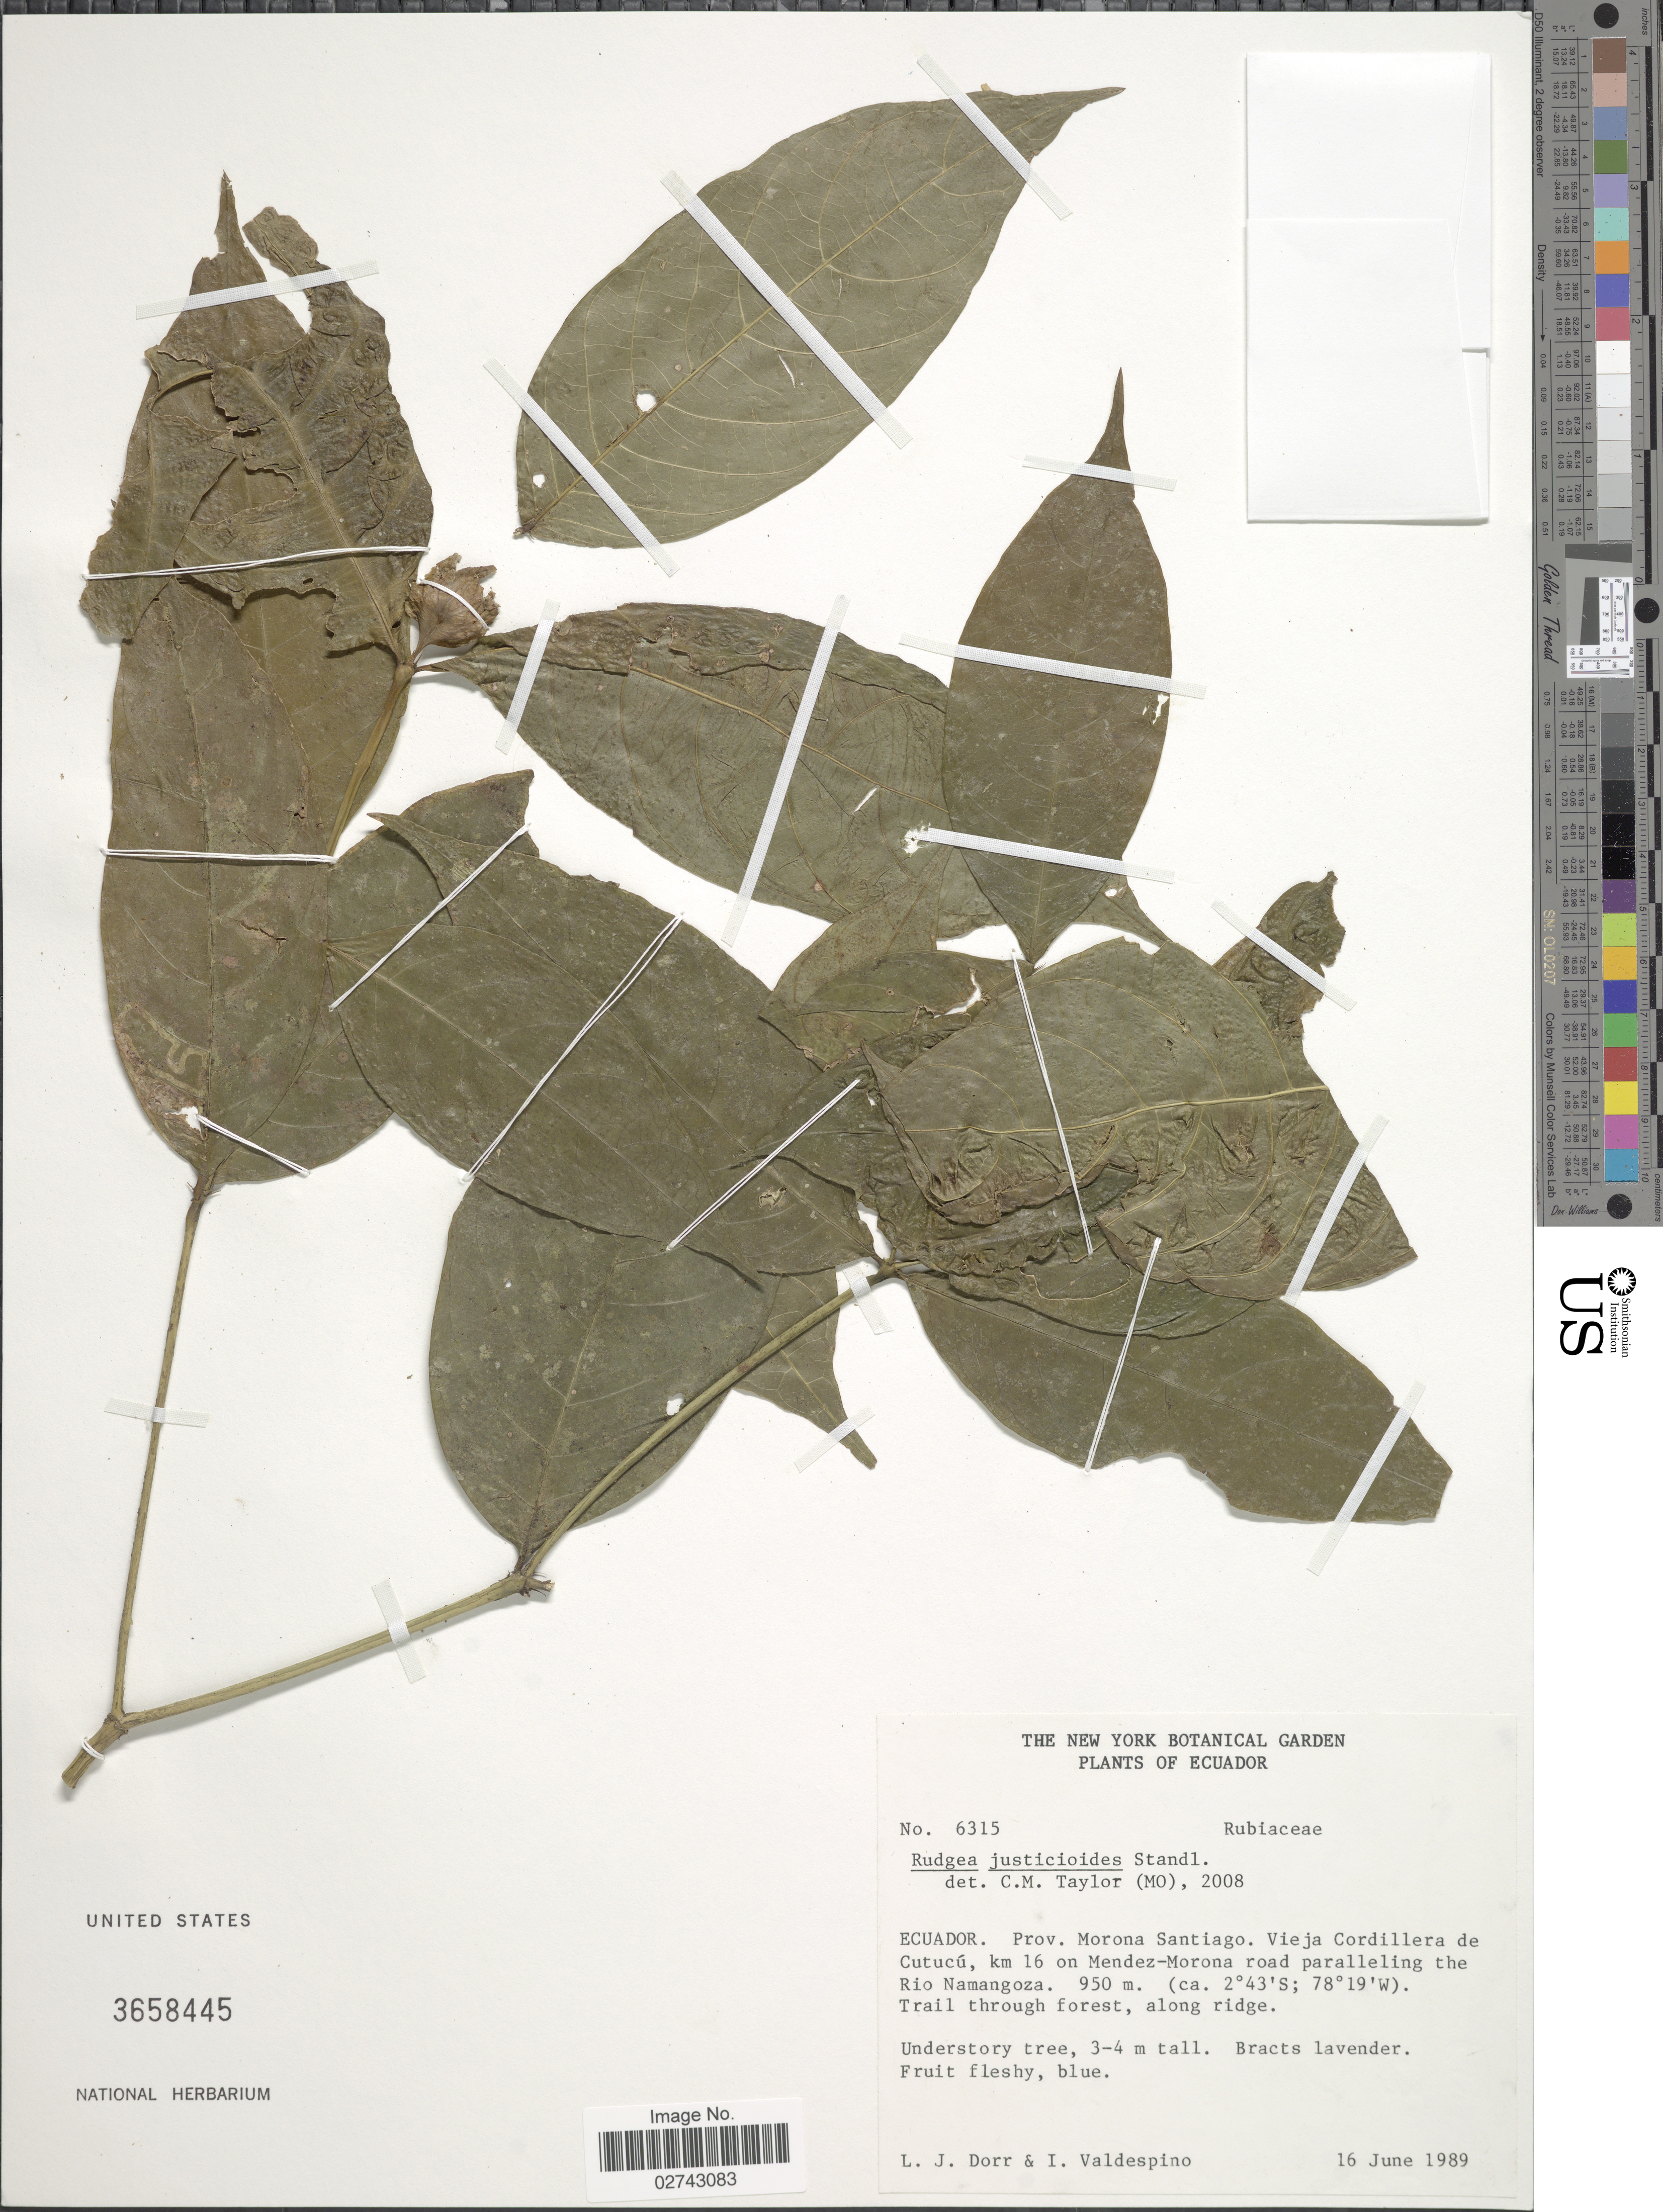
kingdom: Plantae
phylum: Tracheophyta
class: Magnoliopsida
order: Gentianales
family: Rubiaceae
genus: Rudgea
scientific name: Rudgea justicioides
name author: Standl.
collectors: L. J. Dorr & I. A. Valdespino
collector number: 6315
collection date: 1989-06-16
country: Ecuador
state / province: Morona-Santiago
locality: Vieja Cordillera de Cutucu, km 16 on Mendez-Morona road paralleling the Rio Namangoza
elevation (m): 950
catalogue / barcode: US 3658445